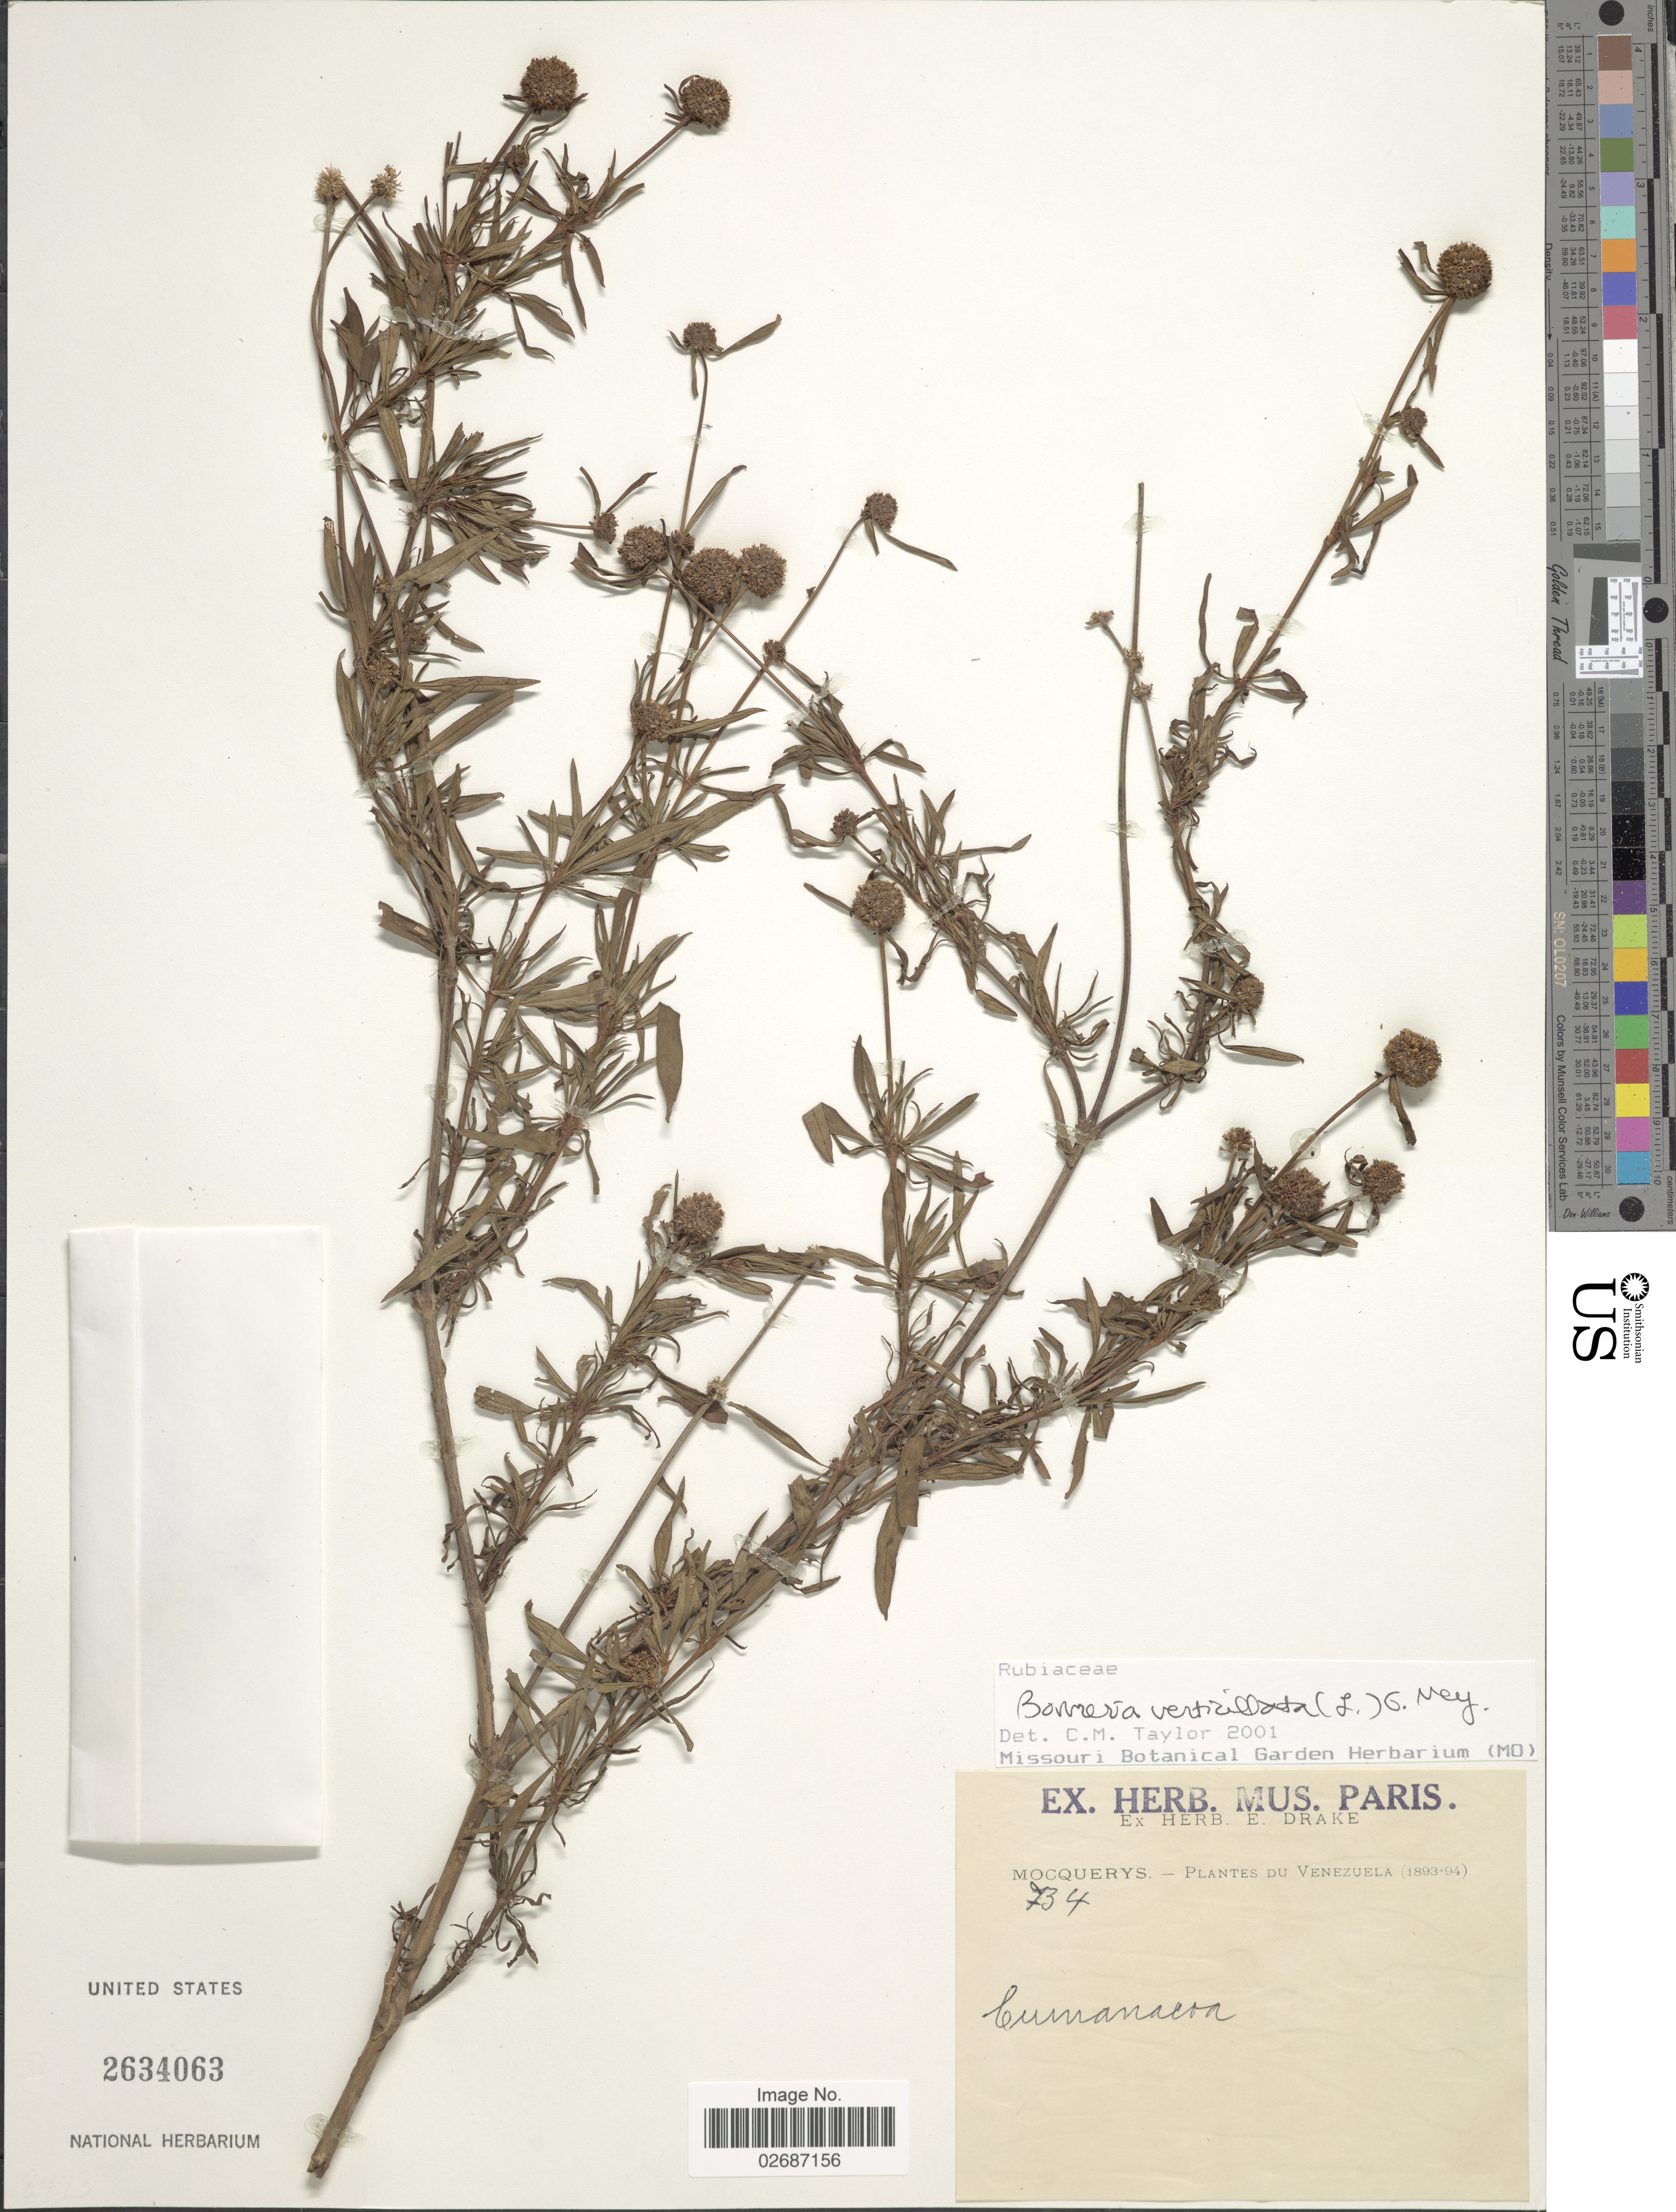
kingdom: Plantae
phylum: Tracheophyta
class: Magnoliopsida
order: Gentianales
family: Rubiaceae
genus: Borreria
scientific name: Borreria verticillata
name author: (L.) G. Mey.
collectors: A. Mocquerys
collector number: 734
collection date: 1893/1894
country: Venezuela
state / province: Sucre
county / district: Montes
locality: Cumanacoa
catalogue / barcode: US 2634063